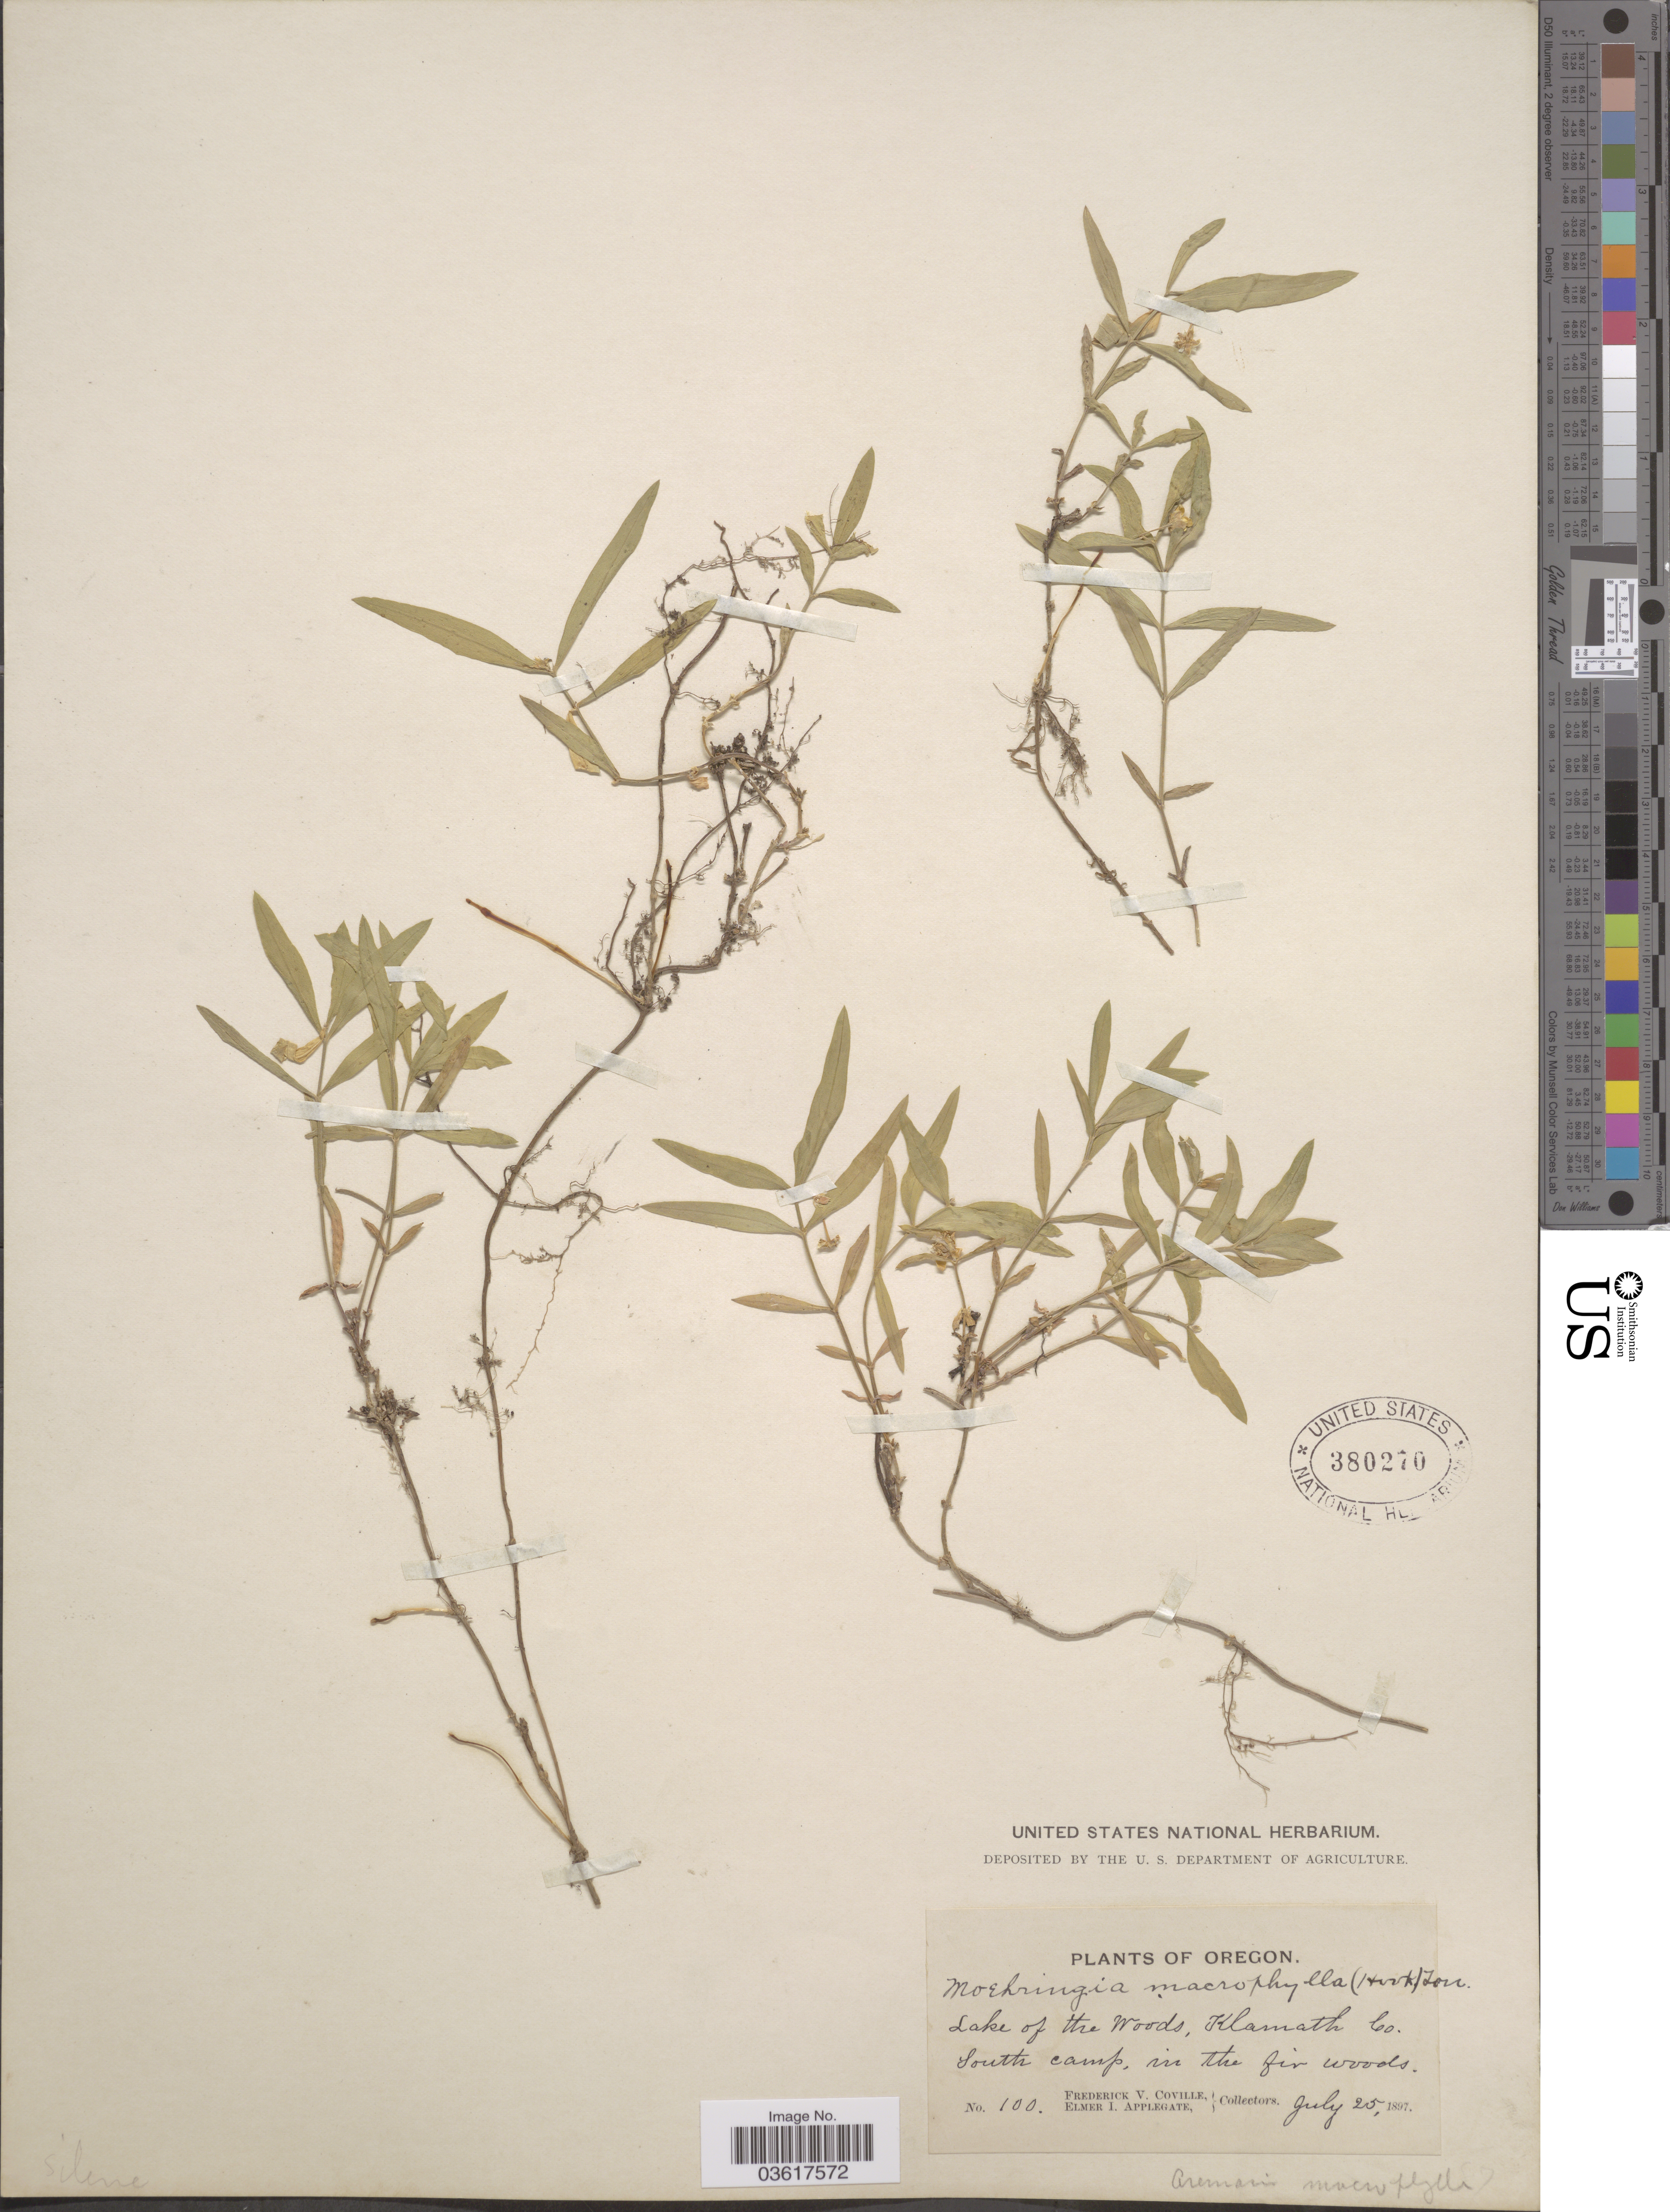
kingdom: Plantae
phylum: Tracheophyta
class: Magnoliopsida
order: Caryophyllales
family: Caryophyllaceae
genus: Moehringia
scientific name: Moehringia macrophylla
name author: (Hook.) Fenzl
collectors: F. V. Coville & E. I. Applegate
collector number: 100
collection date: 1897-07-25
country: United States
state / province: Oregon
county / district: Klamath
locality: Lake of the Woods, Klamath Co. South camp, in the fir woods.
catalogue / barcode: US 380270